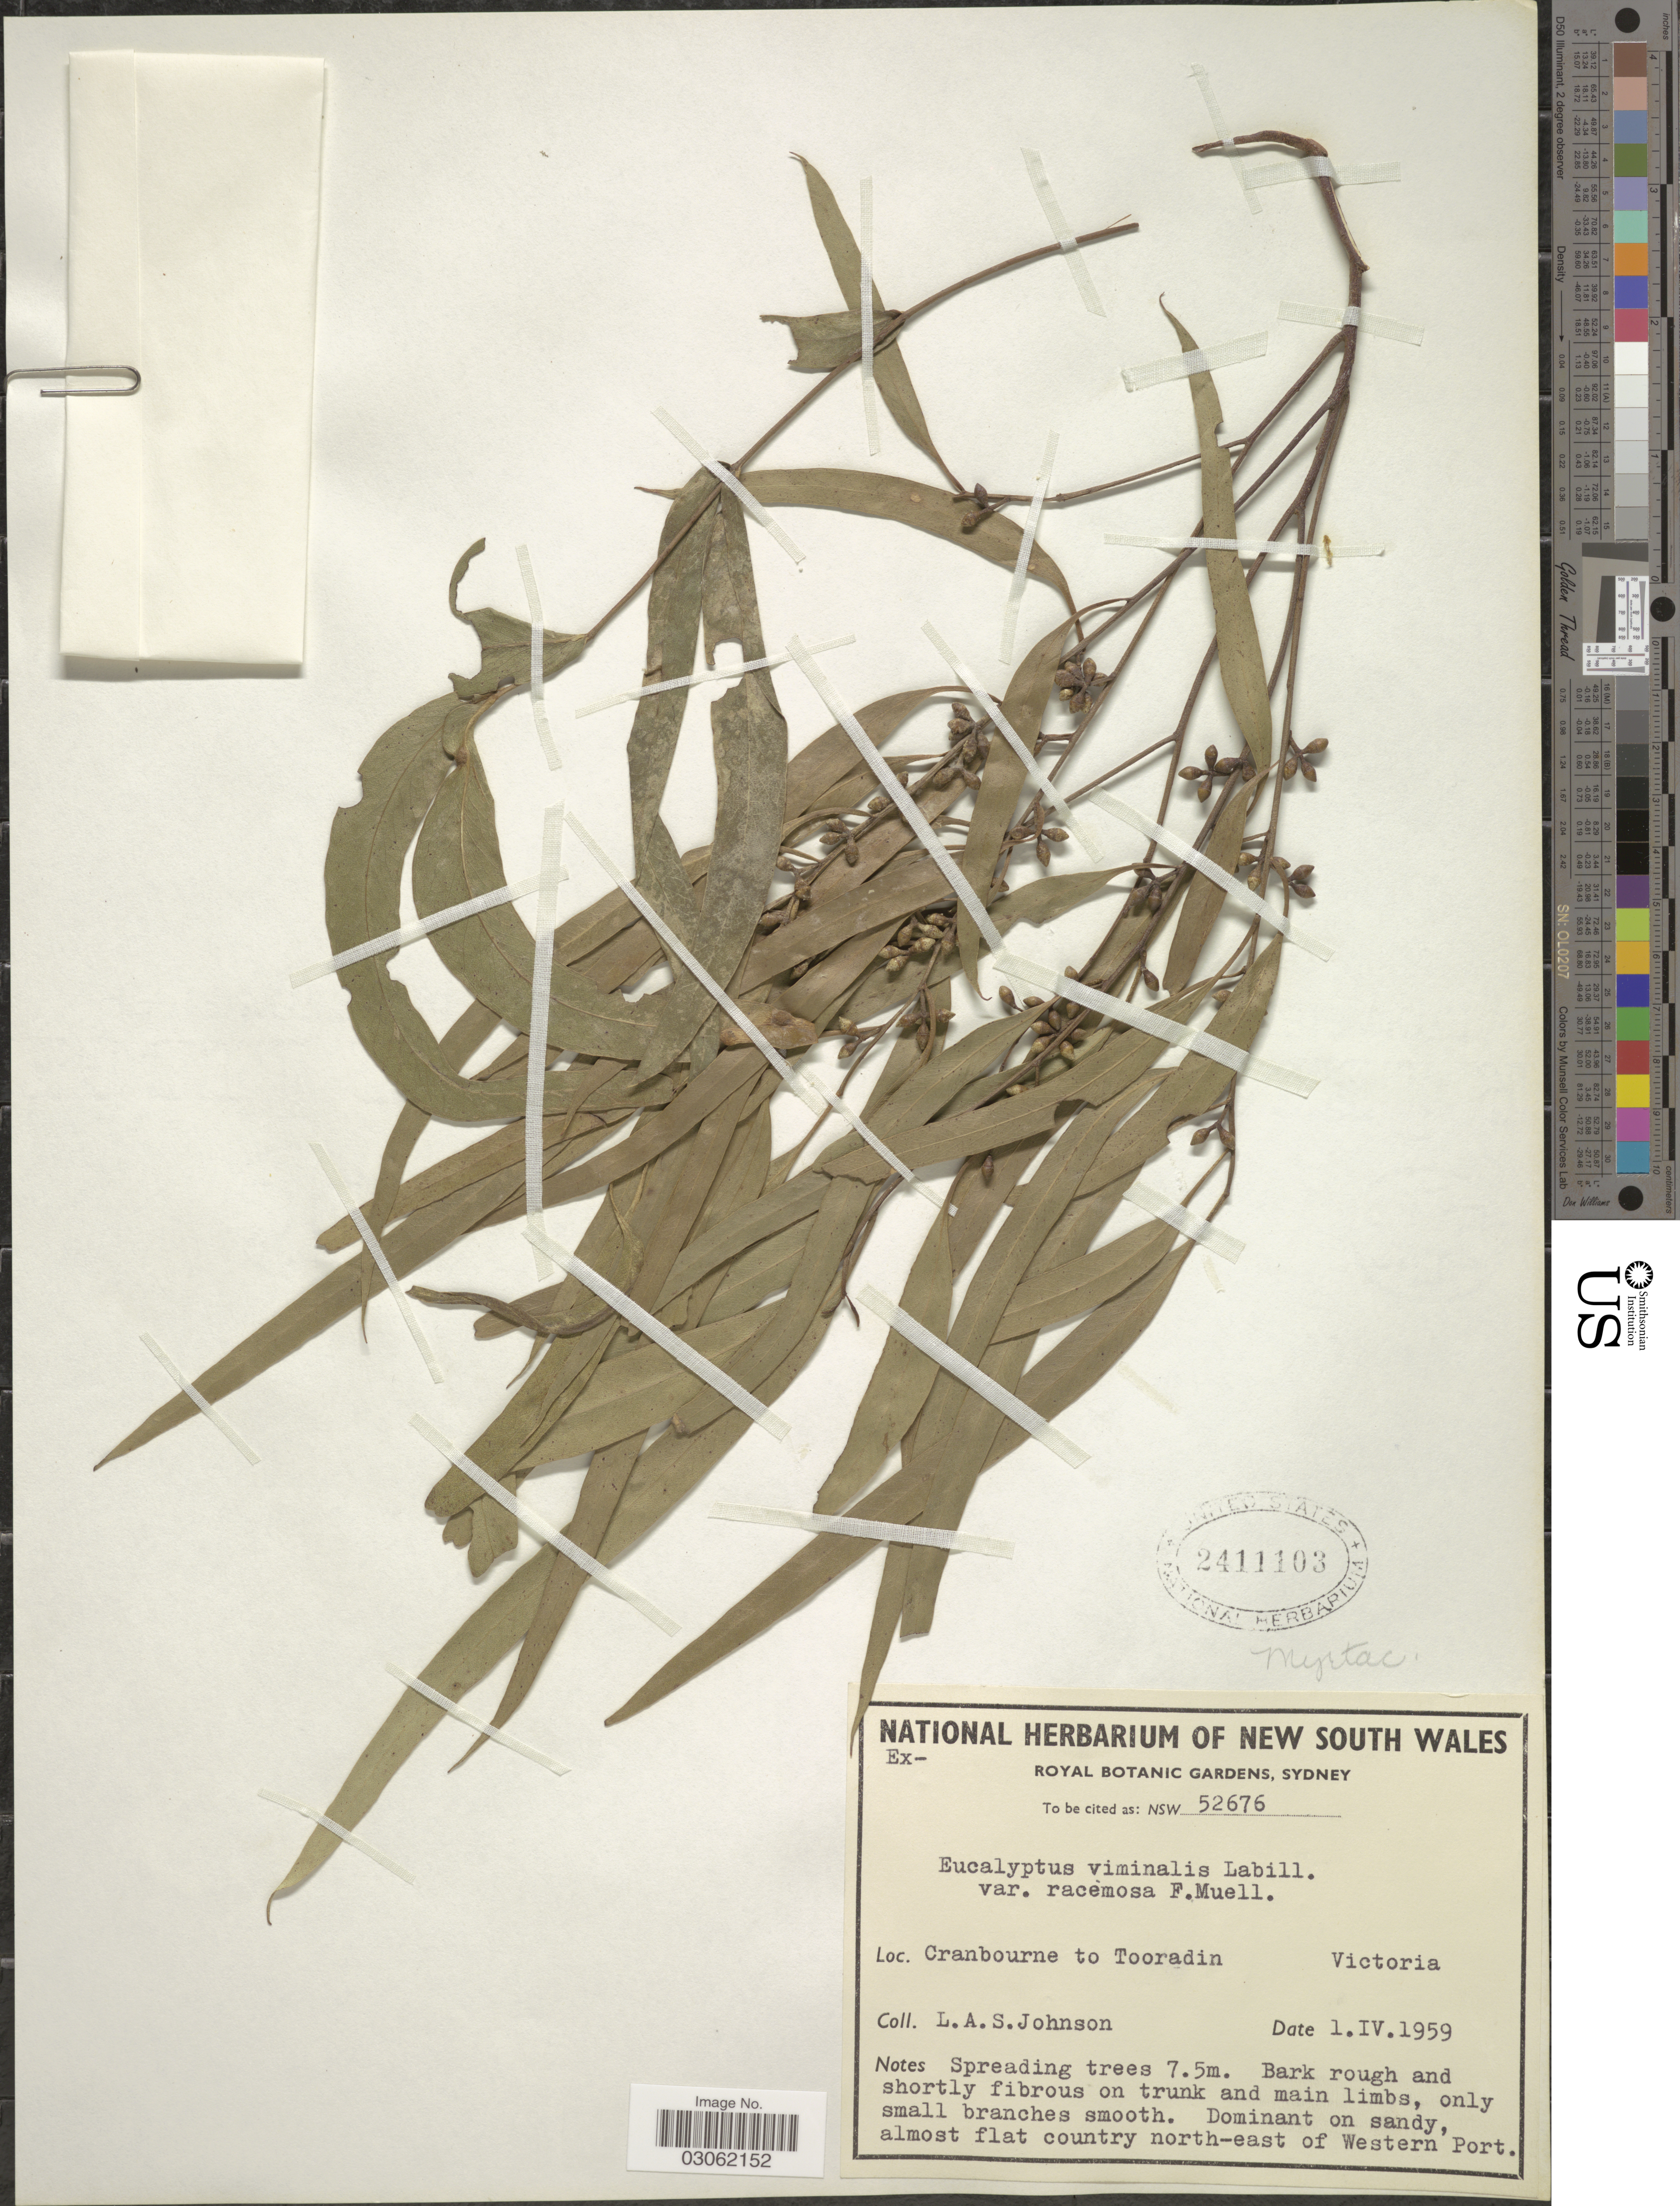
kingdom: Plantae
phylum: Tracheophyta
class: Magnoliopsida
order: Myrtales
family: Myrtaceae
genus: Eucalyptus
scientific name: Eucalyptus viminalis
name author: Labill.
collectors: L. A. S. Johnson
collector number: NSW52676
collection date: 1959-04-01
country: Australia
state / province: Victoria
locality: Cranbourne to Tooradin. Victoria. Almost flat country north-east of Western Port.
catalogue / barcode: US 2411103